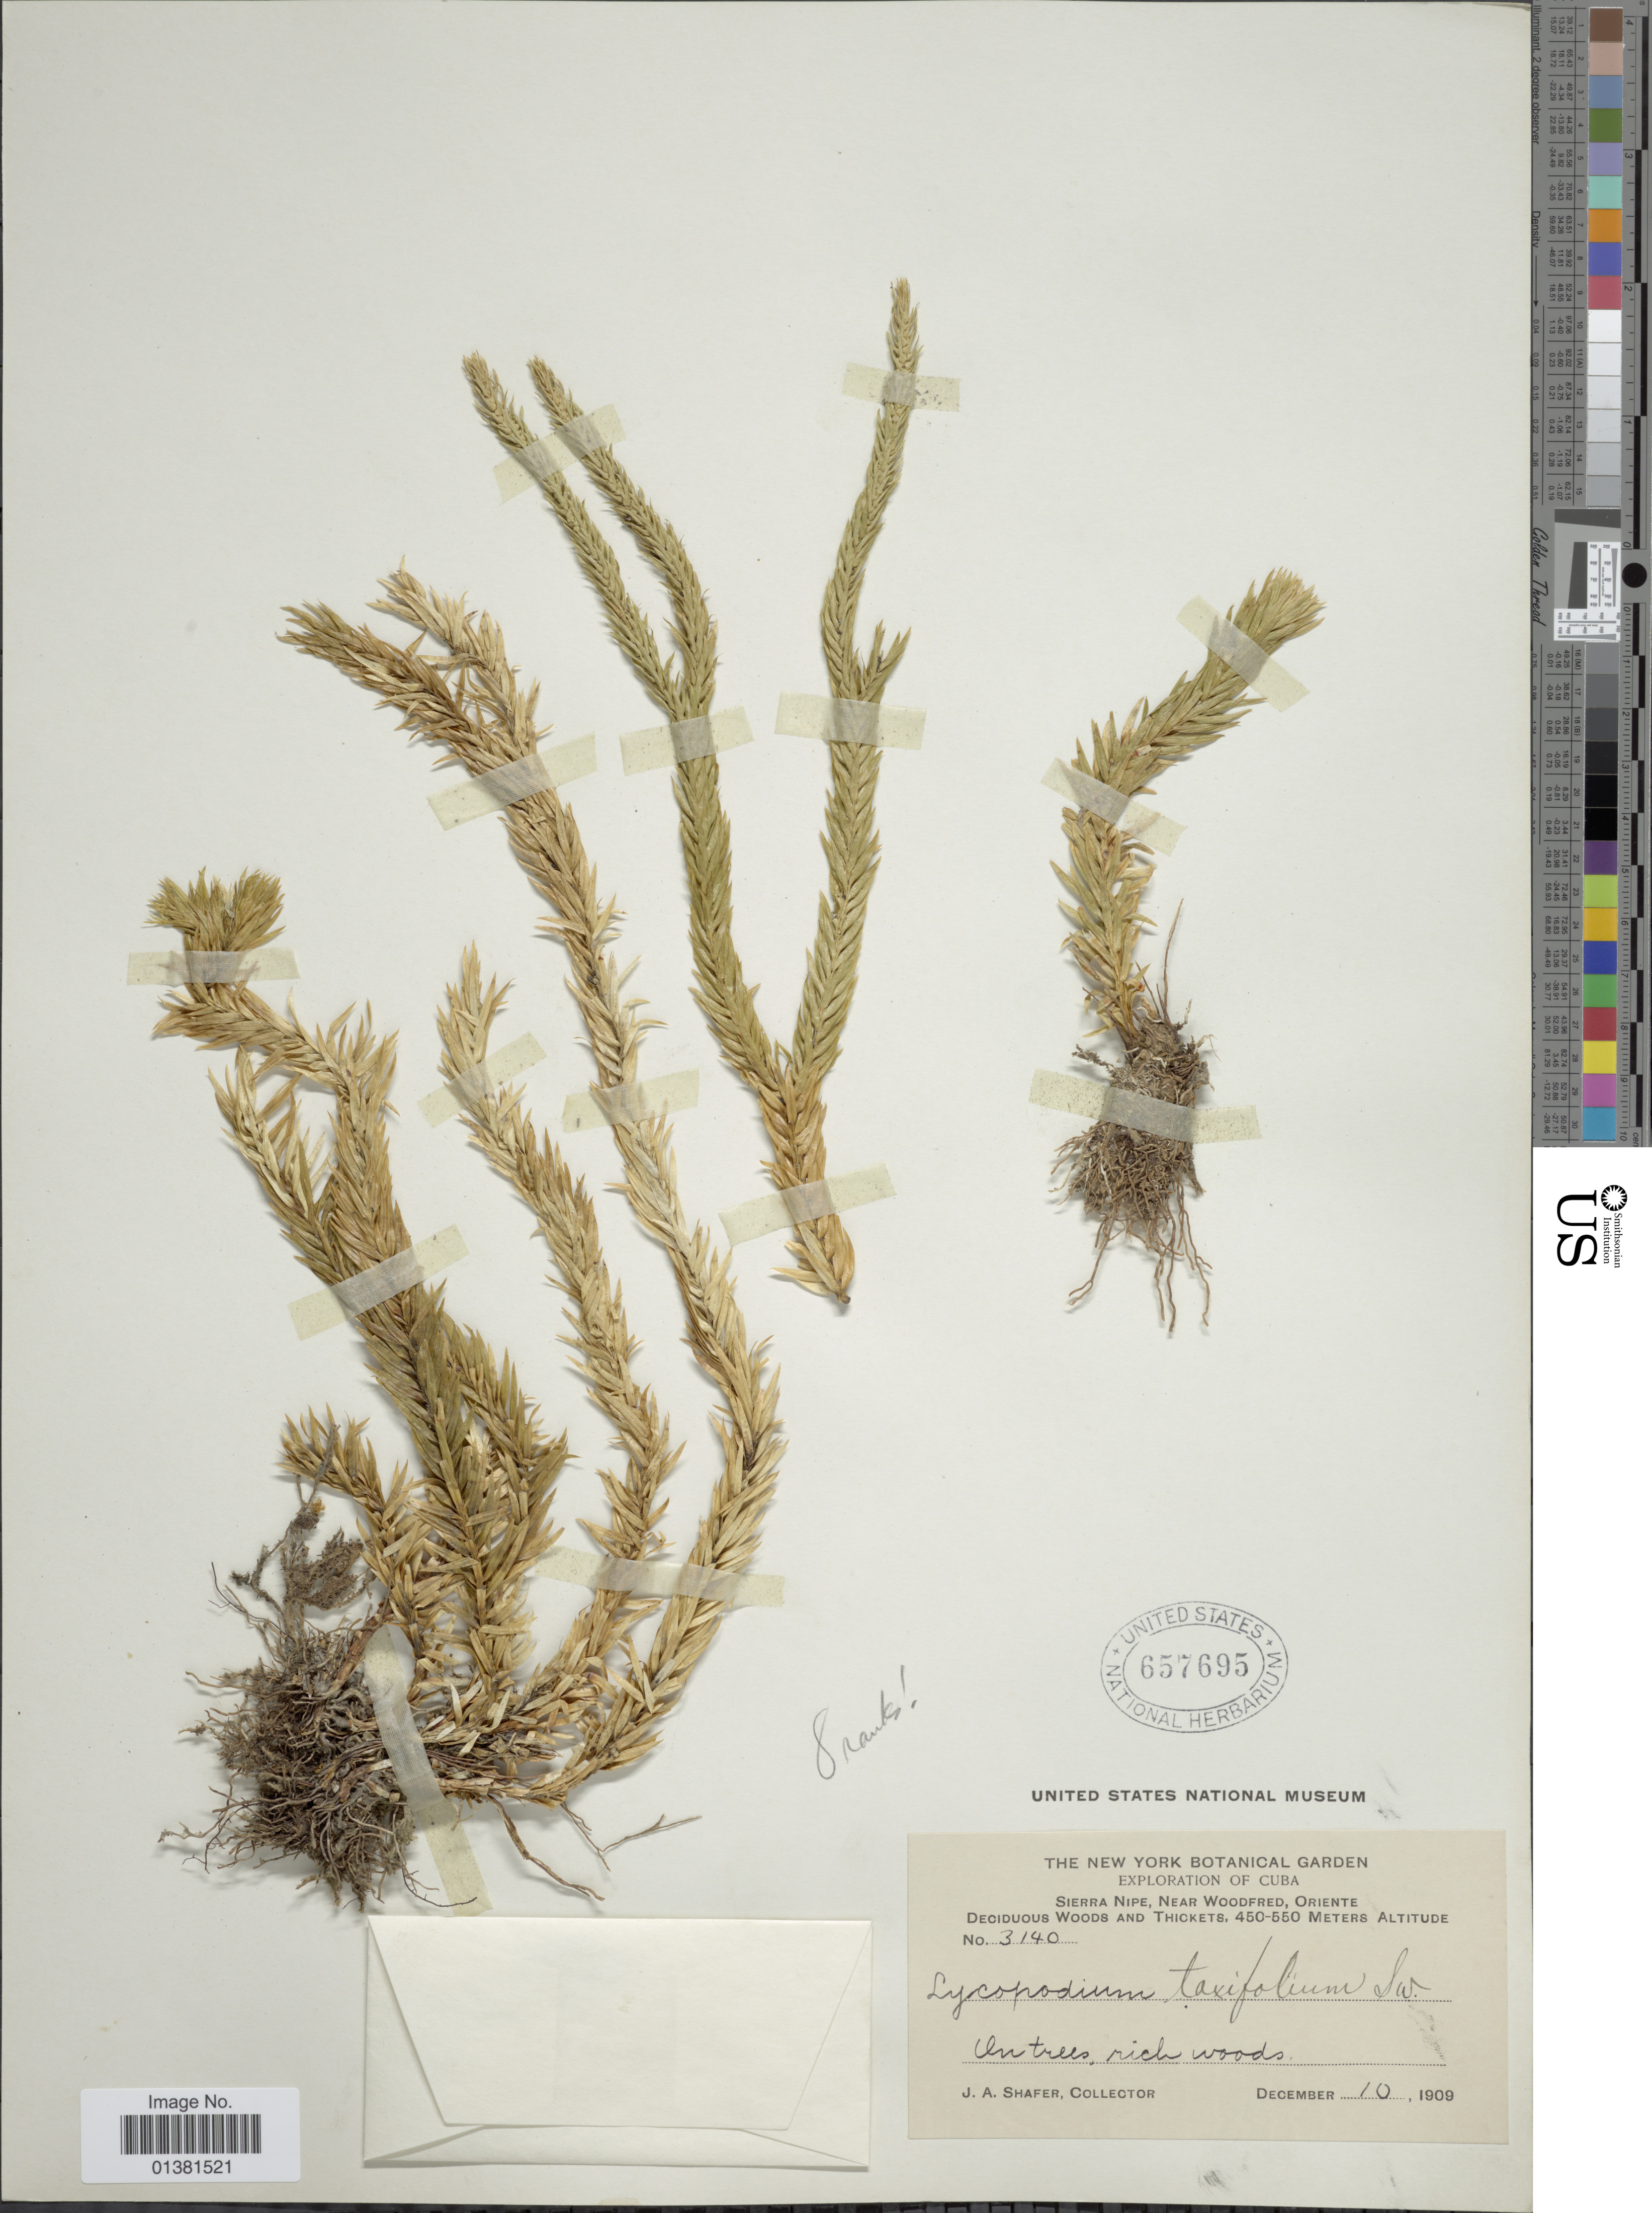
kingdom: Plantae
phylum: Tracheophyta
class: Lycopodiopsida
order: Lycopodiales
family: Lycopodiaceae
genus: Phlegmariurus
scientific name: Phlegmariurus taxifolius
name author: (Sw.) Á. Löve & D. Löve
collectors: J. A. Shafer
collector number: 3140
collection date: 1909-12-10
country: Cuba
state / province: Oriente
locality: Sierra Nipe, near Woodfred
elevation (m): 450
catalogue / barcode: US 657695